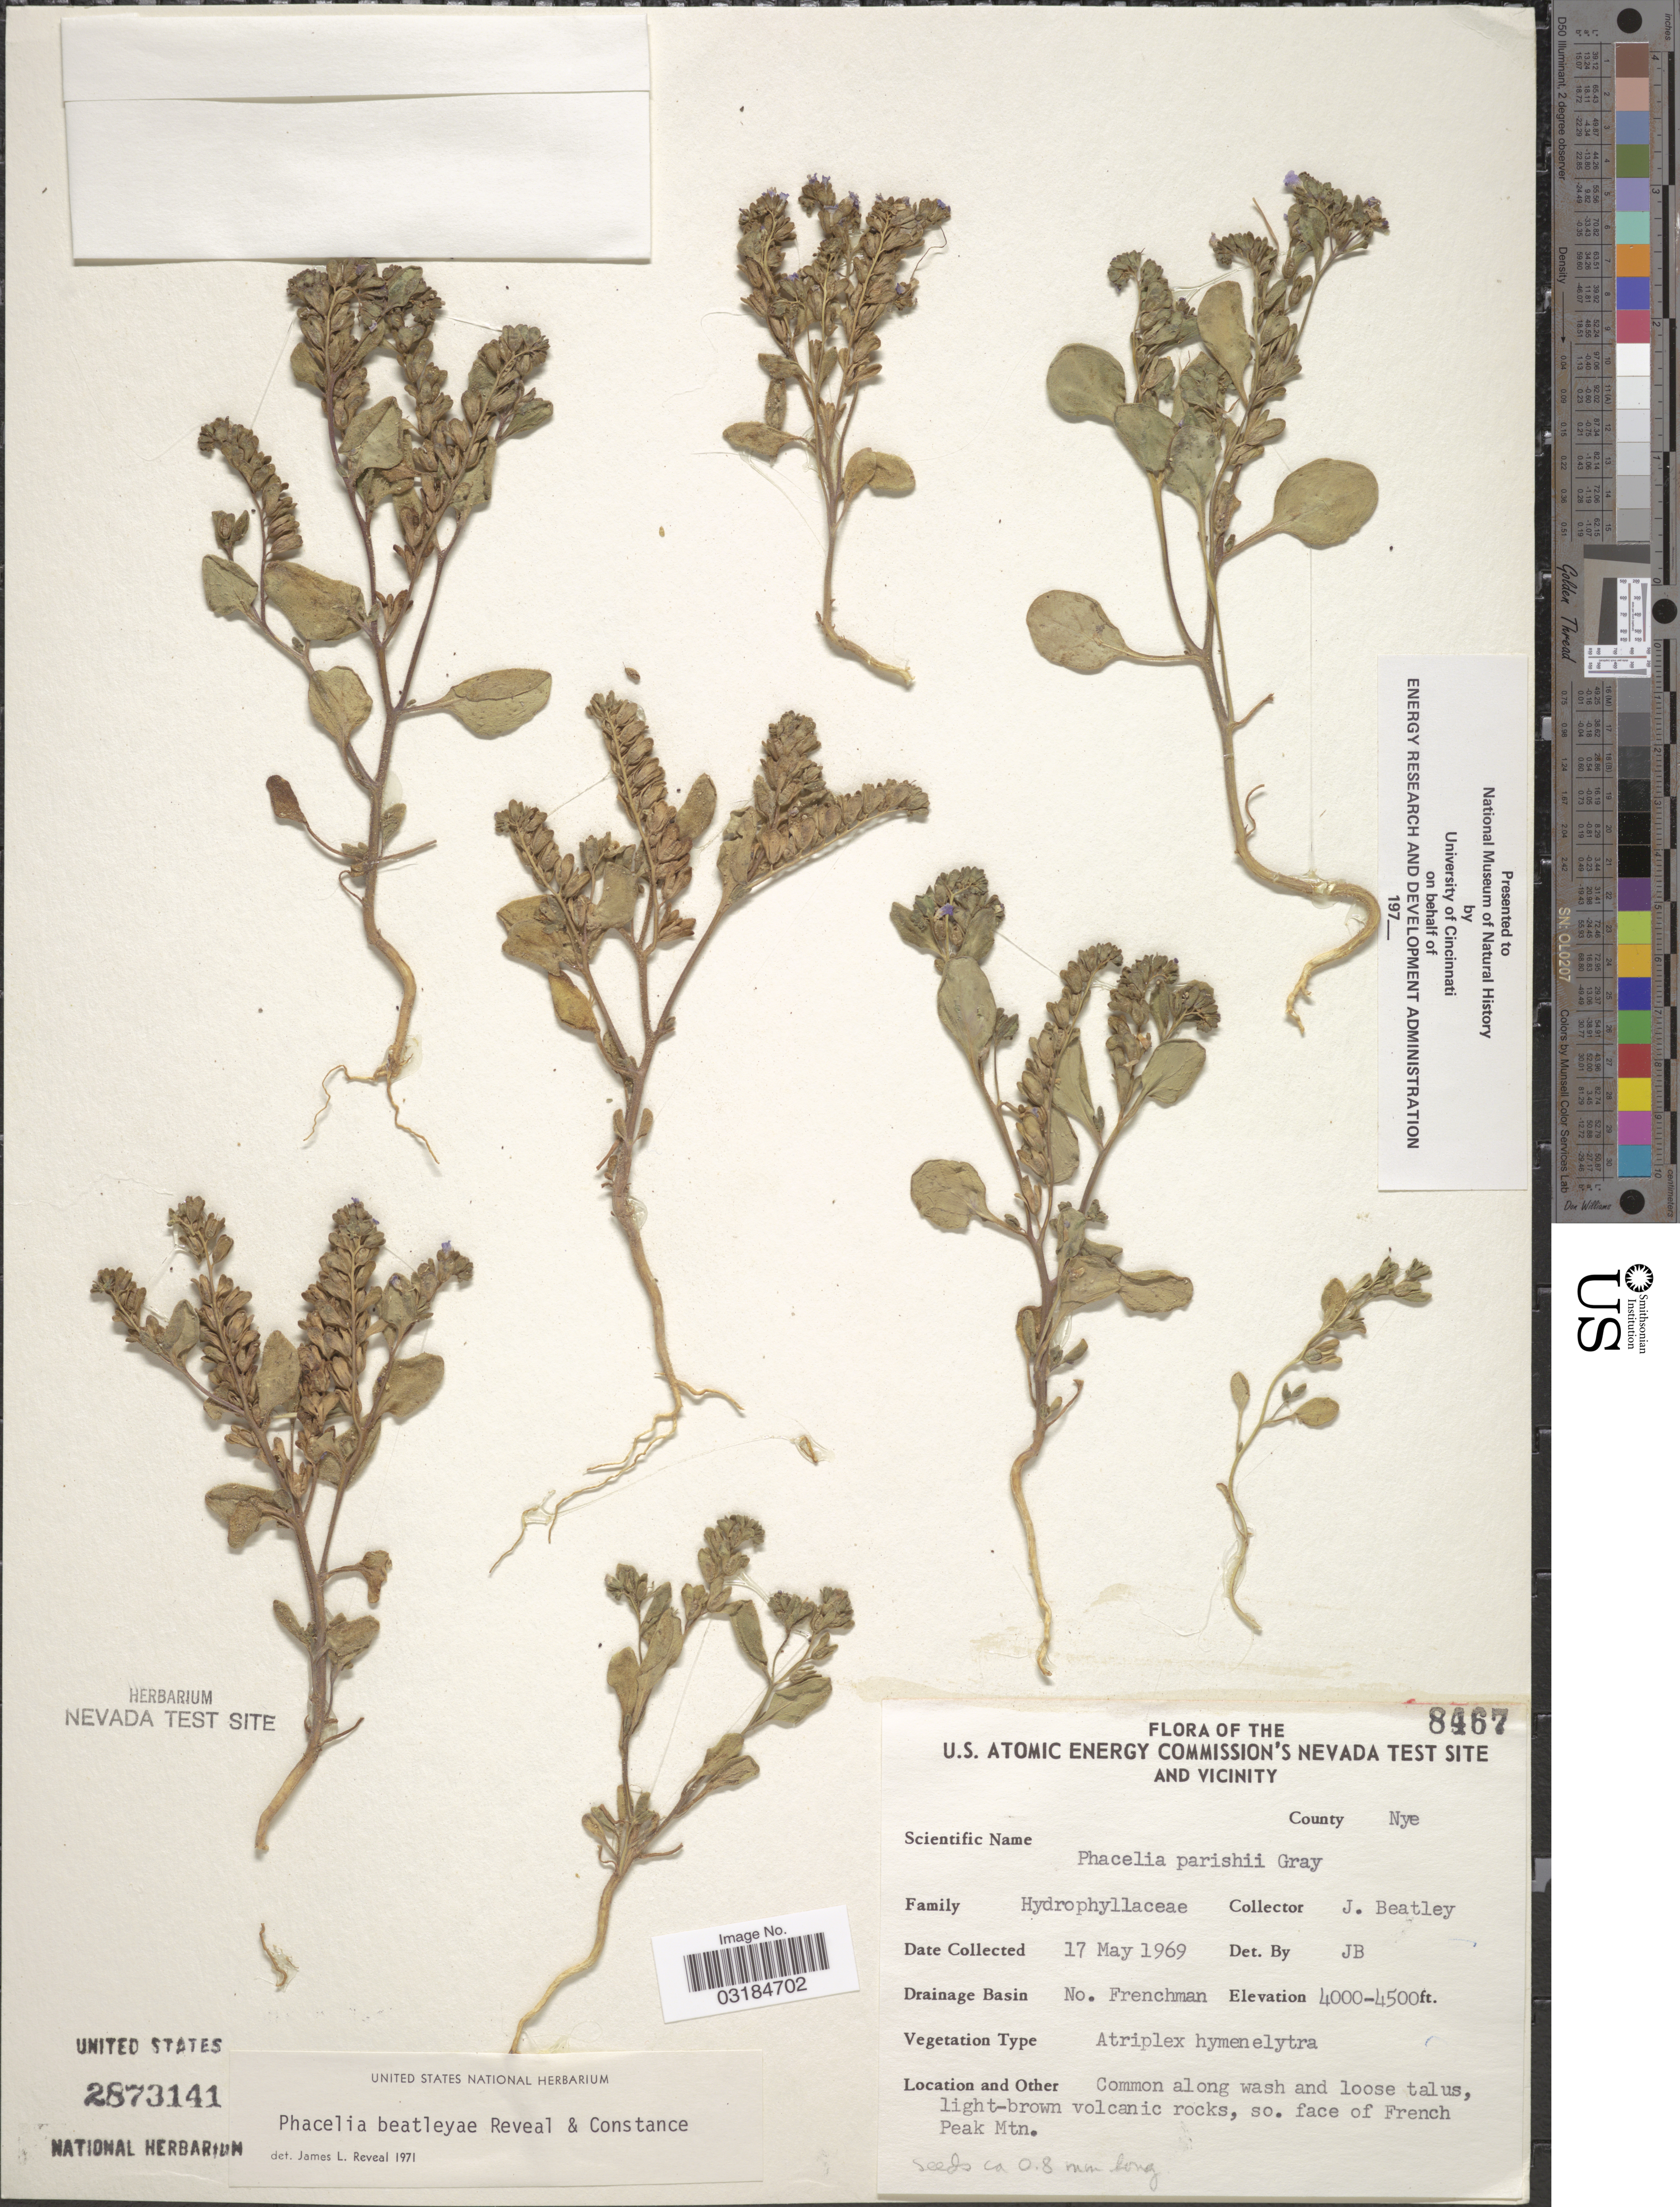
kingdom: Plantae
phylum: Tracheophyta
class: Magnoliopsida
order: Boraginales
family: Hydrophyllaceae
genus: Phacelia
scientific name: Phacelia beatleyae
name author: Reveal & Constance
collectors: J. C. Beatley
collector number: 8467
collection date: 1969-05-17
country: United States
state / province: Nevada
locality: The U.S. Atomic Energy Commission's Nevada Test Site And Vicinity, County Nye, Drainage Basin No. Frenchman, so. face of French Peak Mtn.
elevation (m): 1219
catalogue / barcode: US 2873141